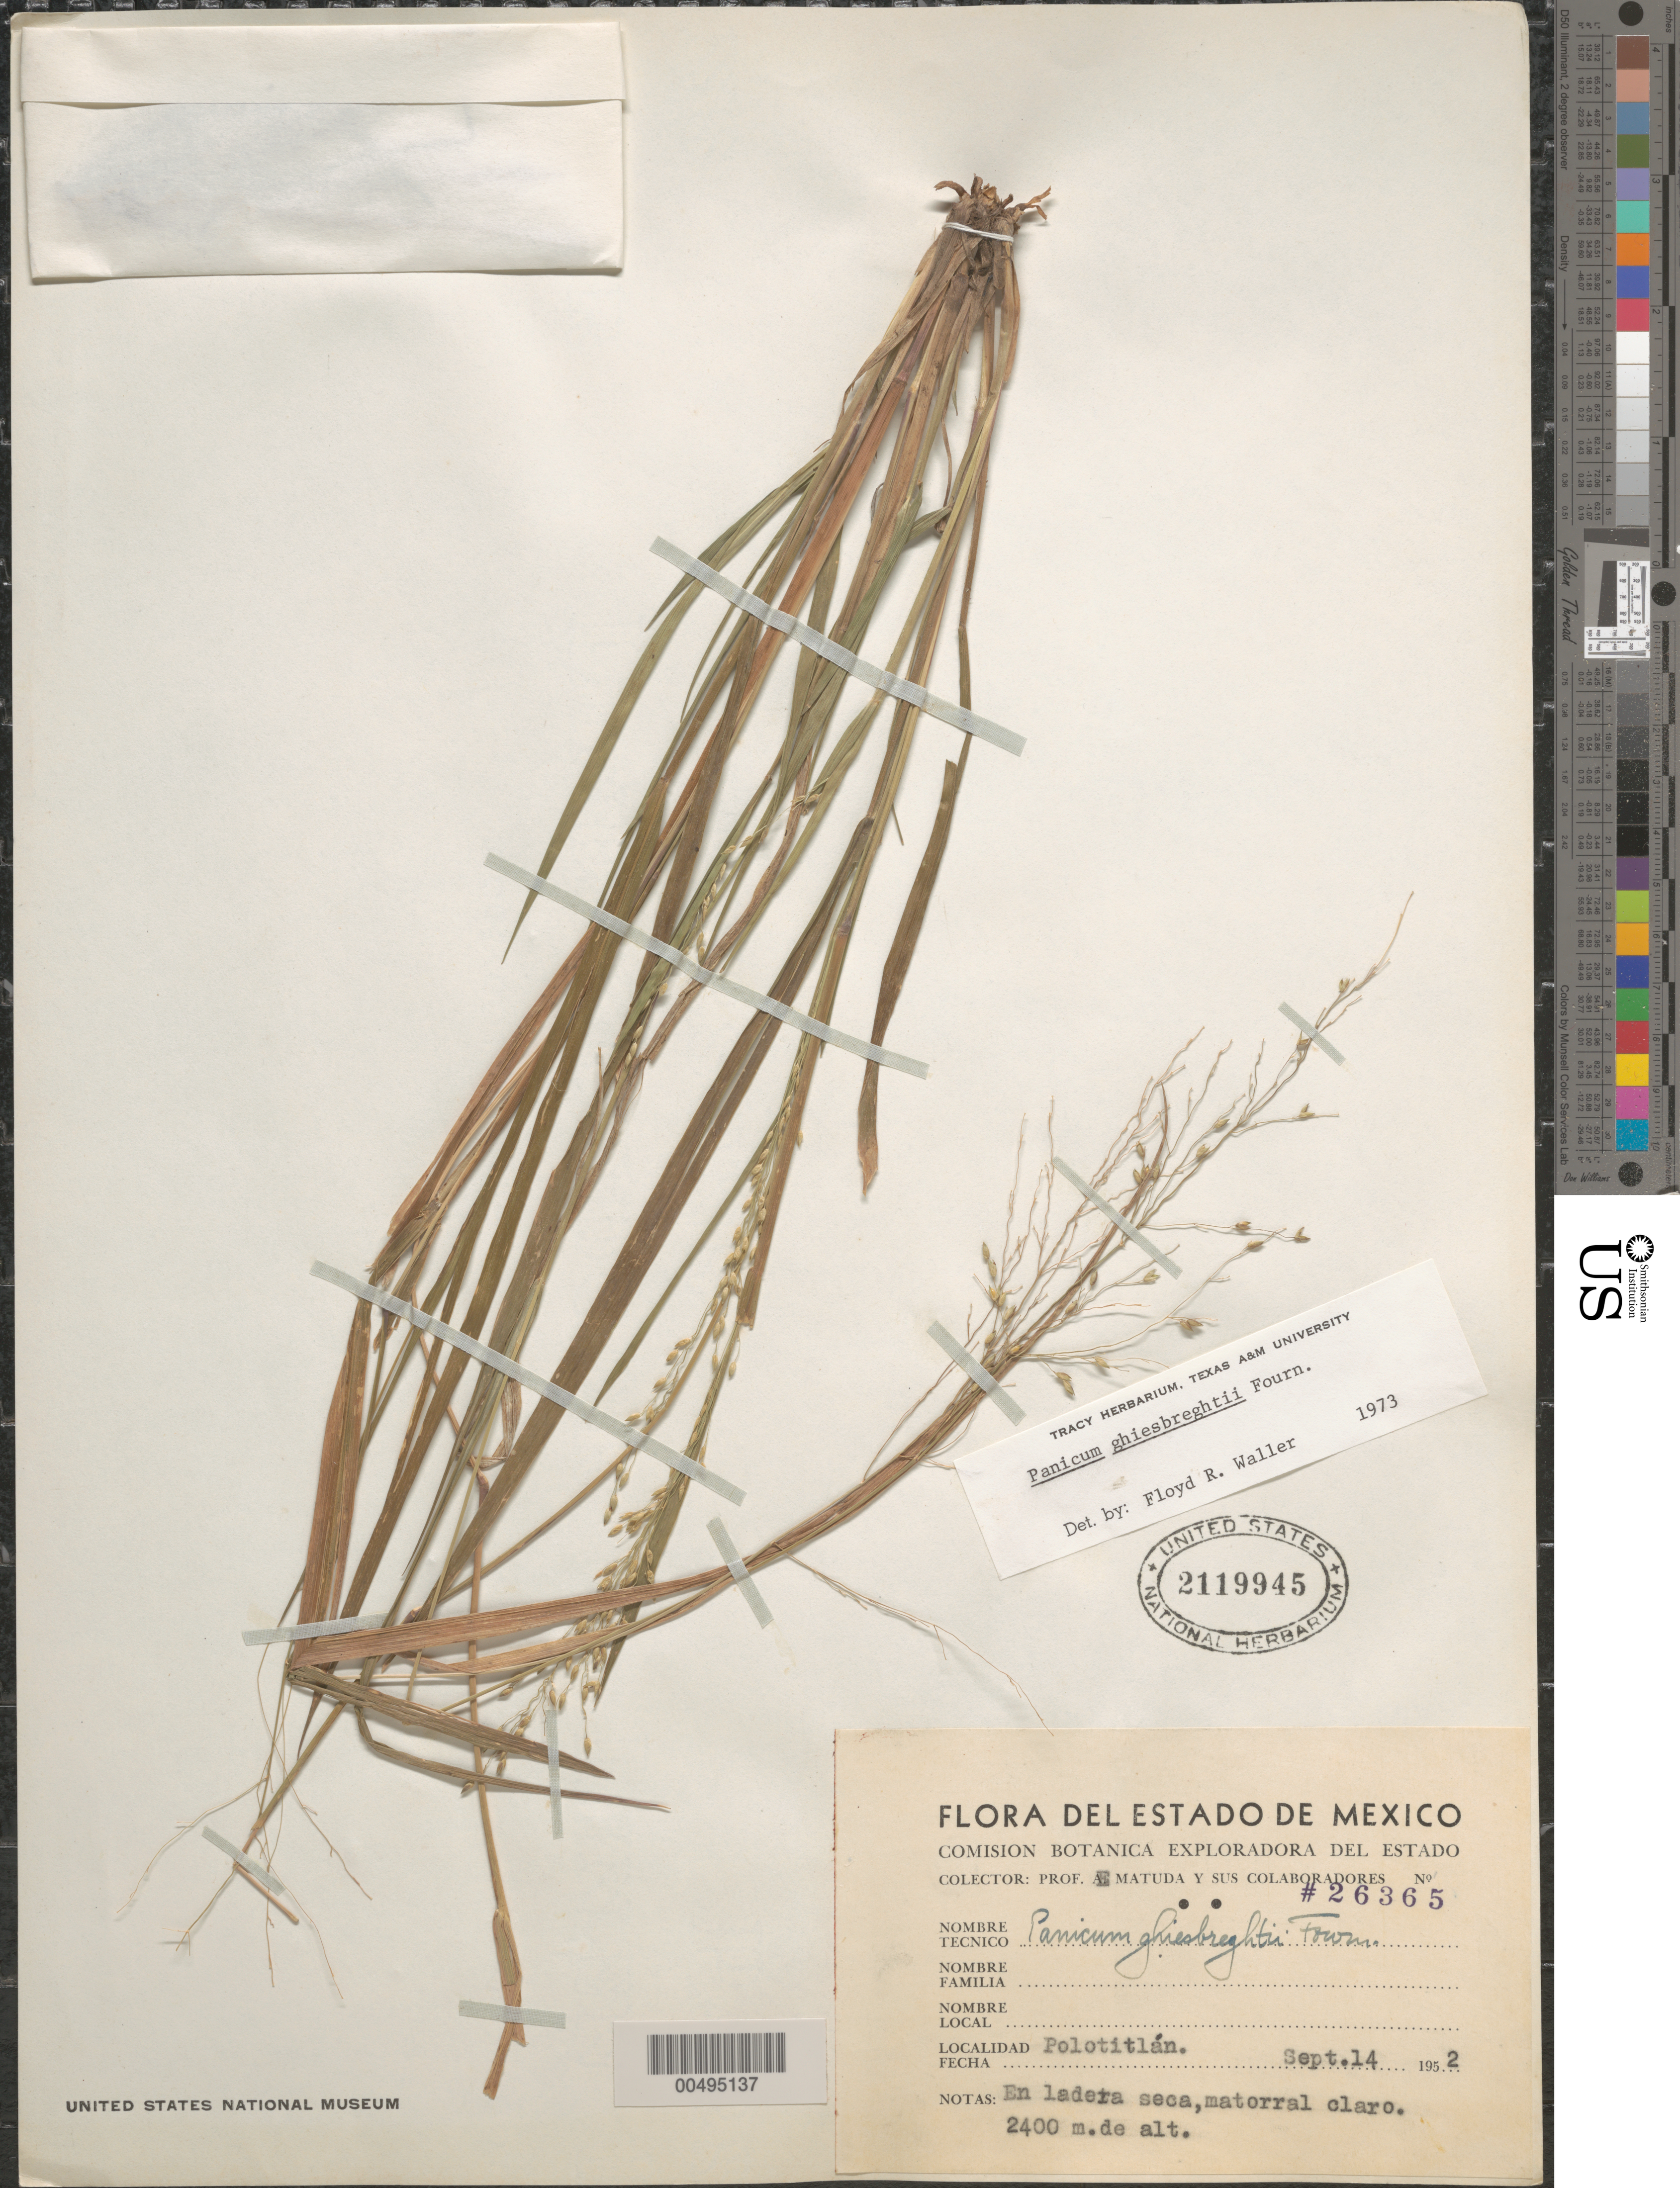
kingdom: Plantae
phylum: Tracheophyta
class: Liliopsida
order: Poales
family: Poaceae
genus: Panicum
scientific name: Panicum ghiesbreghtii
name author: E. Fourn.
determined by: Waller, F. R.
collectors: E. Matuda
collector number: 26365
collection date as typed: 14 Sep 1952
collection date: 1952-09-14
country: Mexico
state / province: México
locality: Polotitlán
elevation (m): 2400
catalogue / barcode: US 2119945